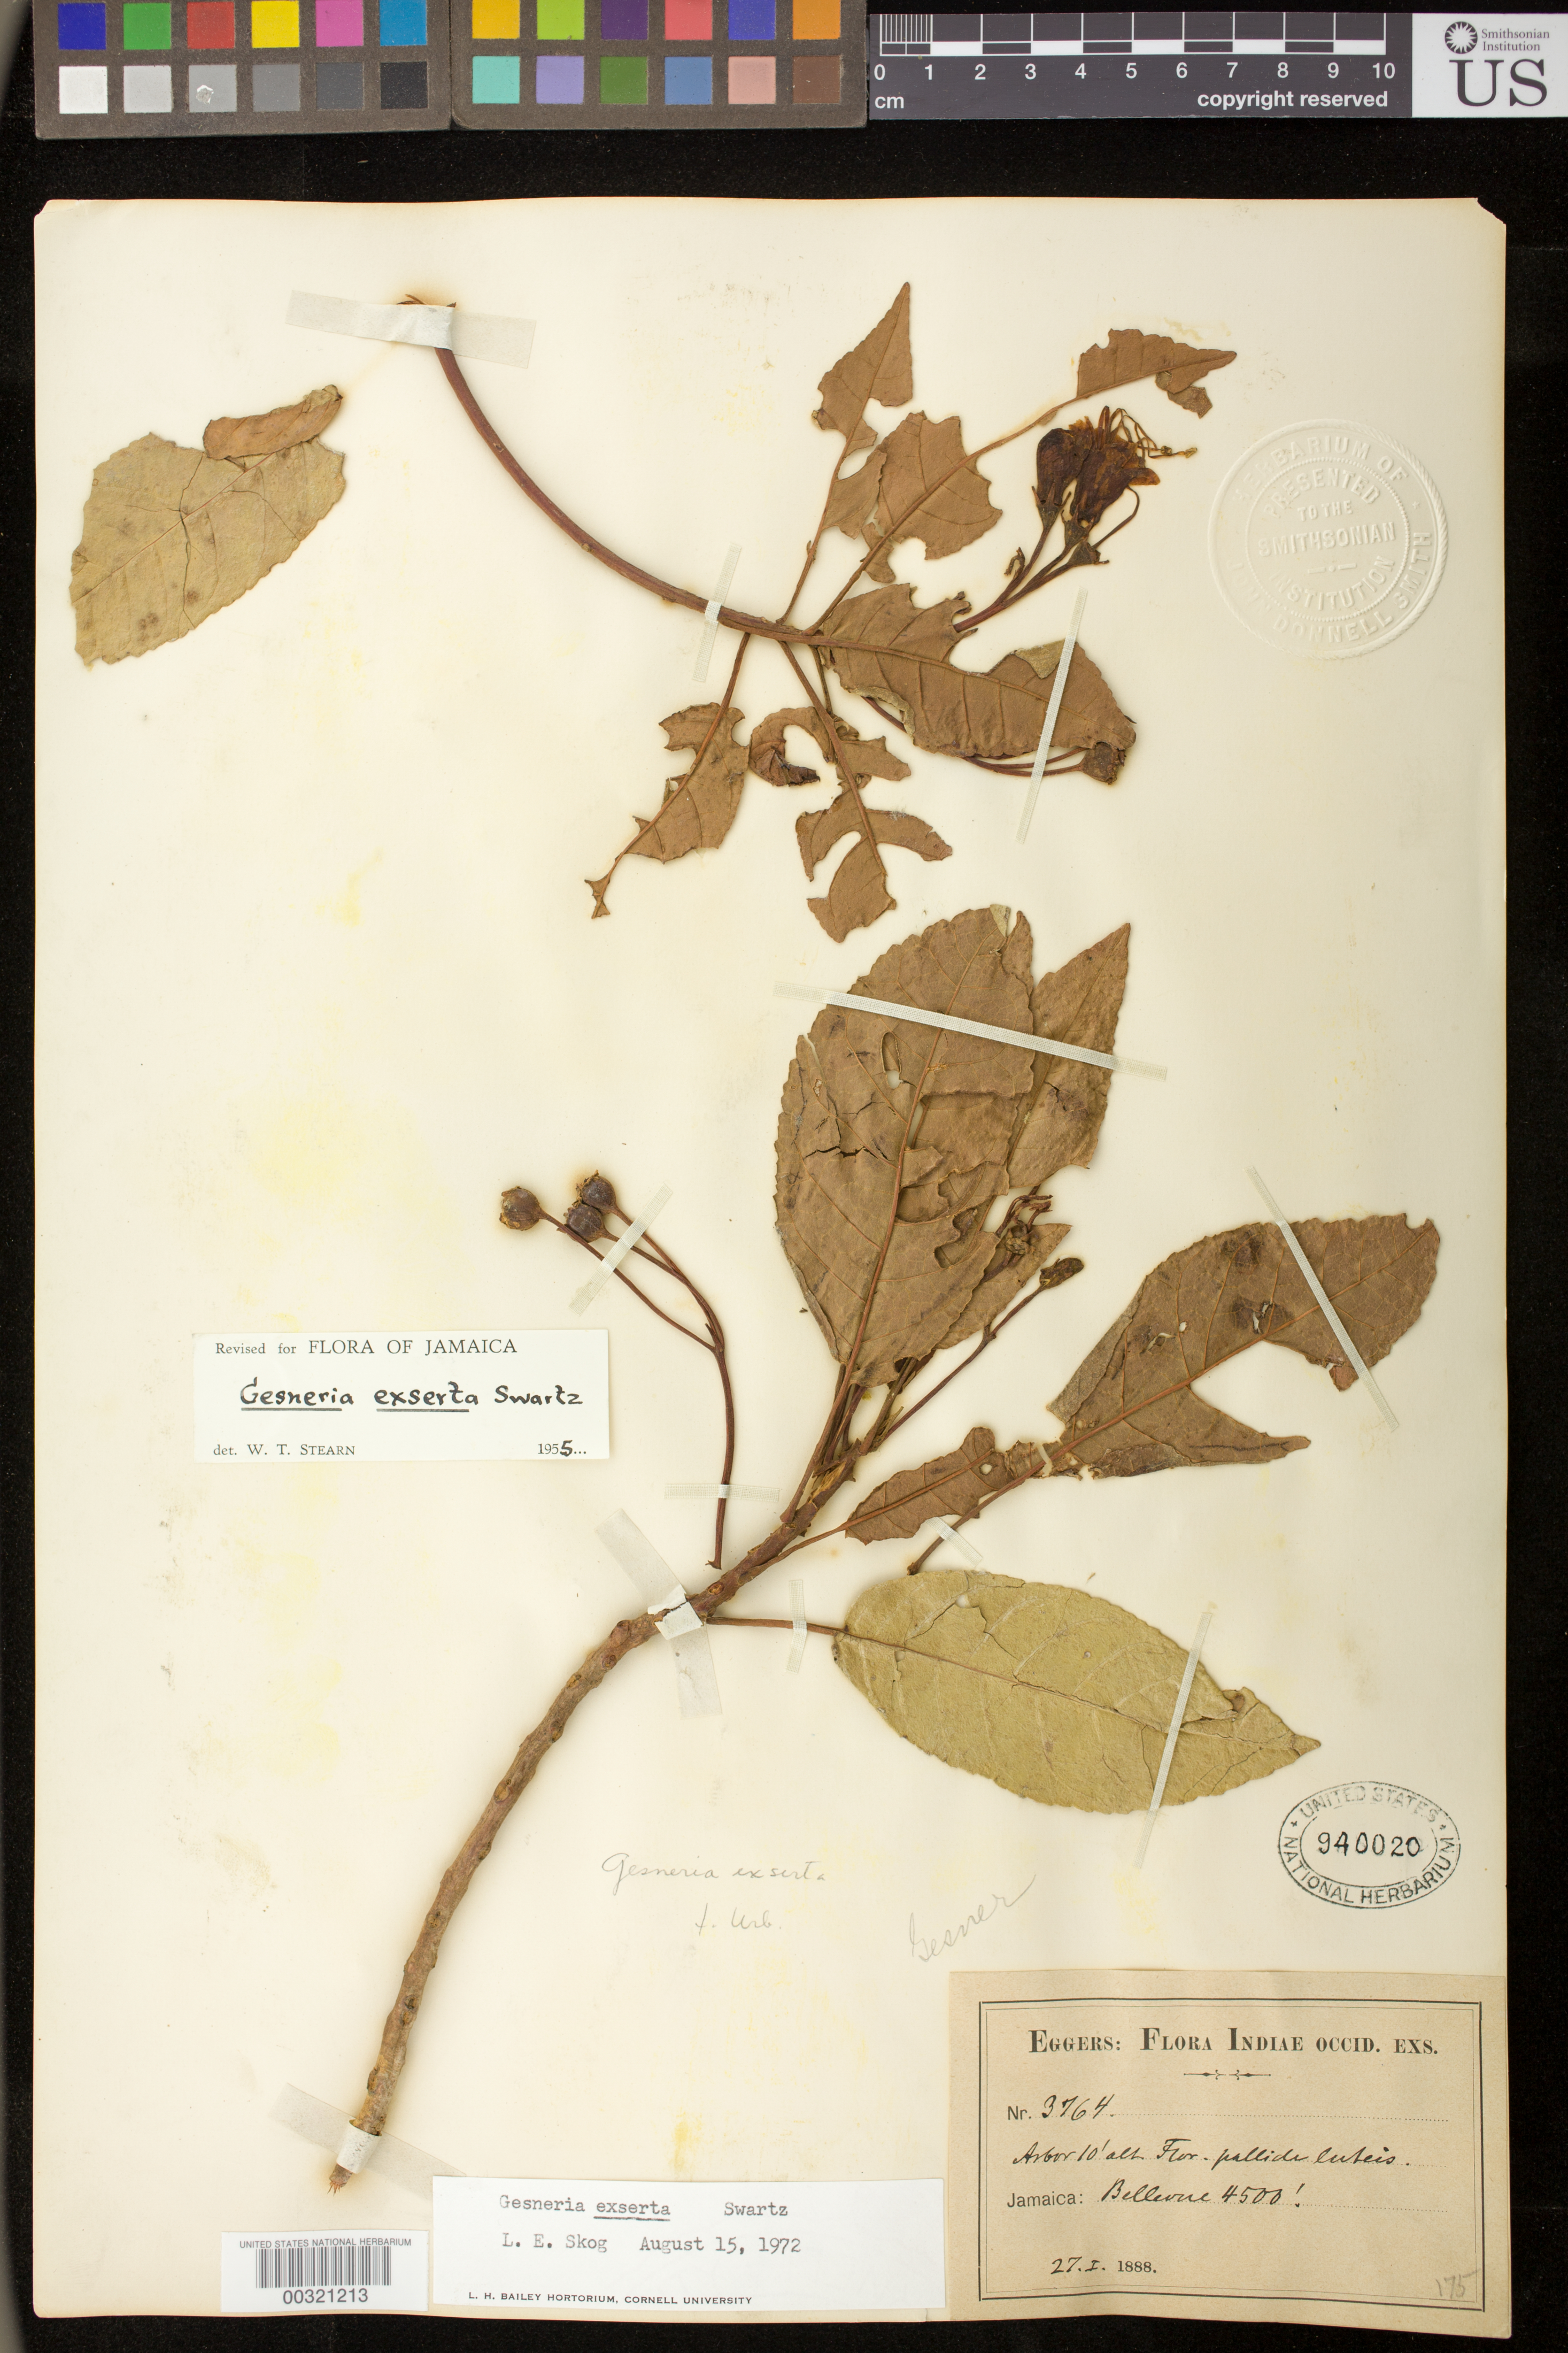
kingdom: Plantae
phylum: Tracheophyta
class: Magnoliopsida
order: Lamiales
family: Gesneriaceae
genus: Gesneria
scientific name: Gesneria exserta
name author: Sw.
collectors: H. F. A. von Eggers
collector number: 3764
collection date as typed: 27 Jan 1888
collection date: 1888-01-27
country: Jamaica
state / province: Saint Andrew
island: Jamaica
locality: Bellevue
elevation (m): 1372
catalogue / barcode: US 940020